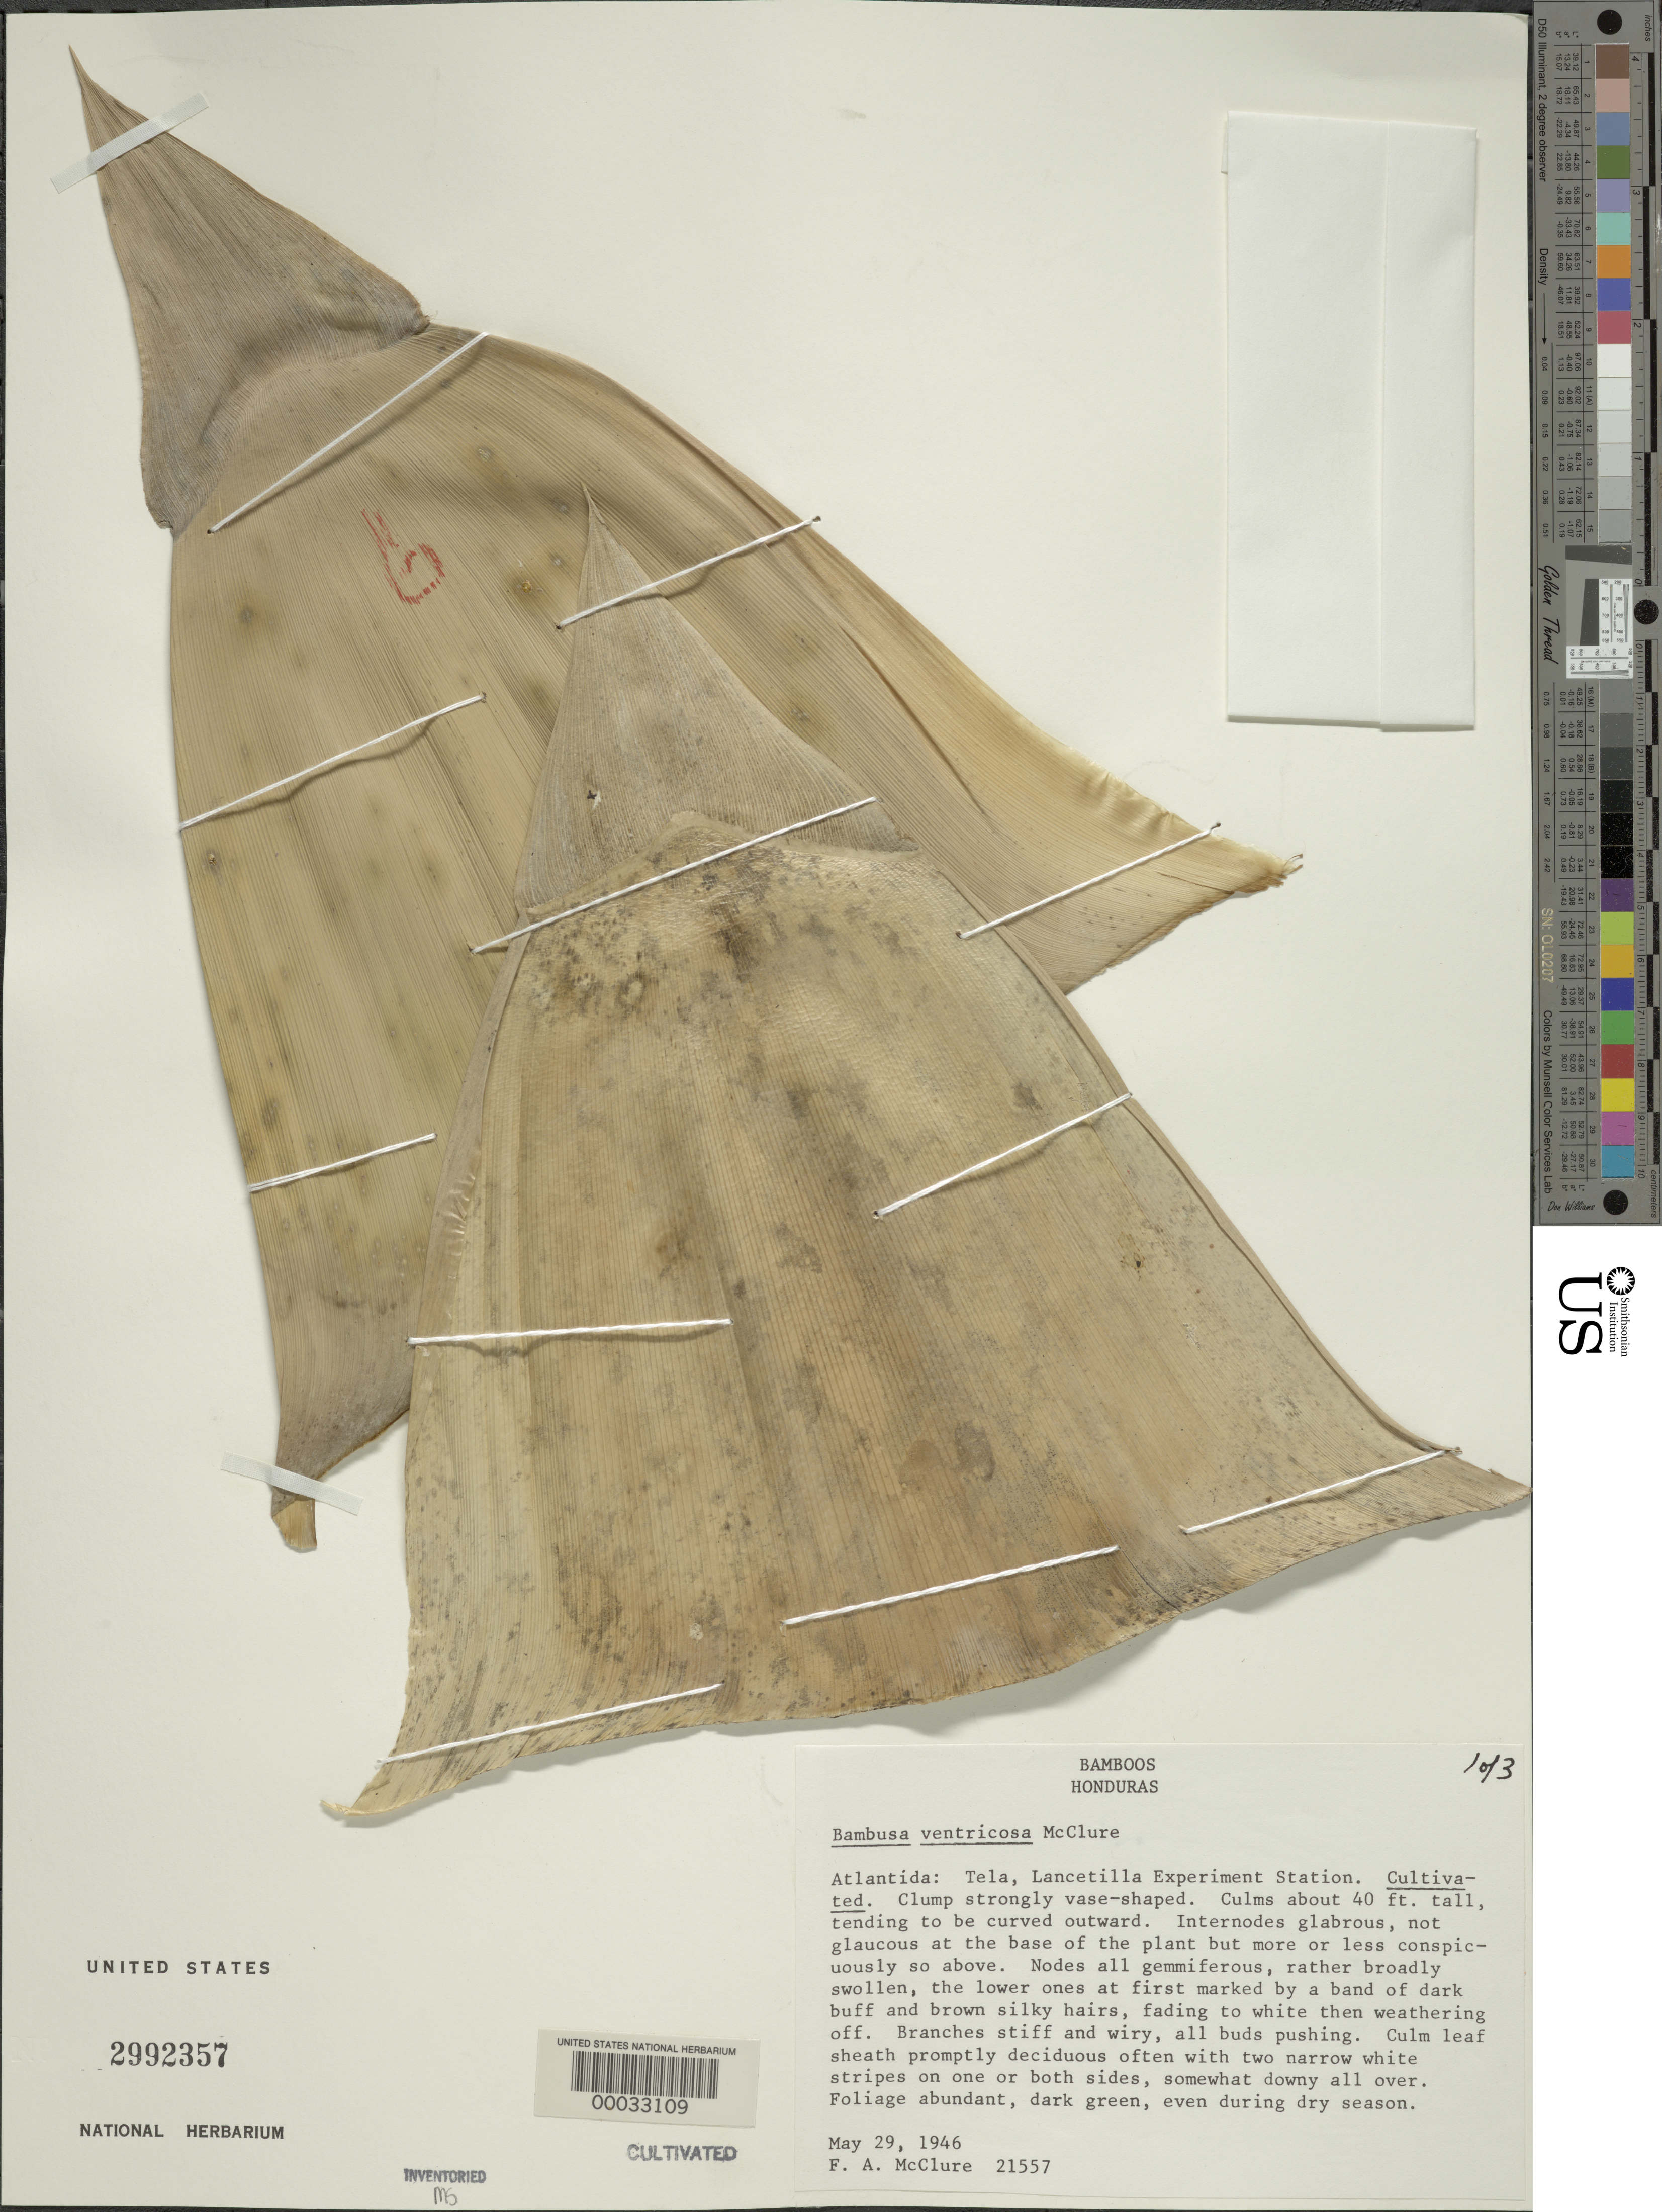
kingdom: Plantae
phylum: Tracheophyta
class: Liliopsida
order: Poales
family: Poaceae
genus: Bambusa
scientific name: Bambusa ventricosa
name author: McClure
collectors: F. A. McClure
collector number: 21557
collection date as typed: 29 May 1946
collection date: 1946-05-29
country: Honduras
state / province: Atlántida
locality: Lancetilla Exp. Station, Tela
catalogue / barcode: US 2992357